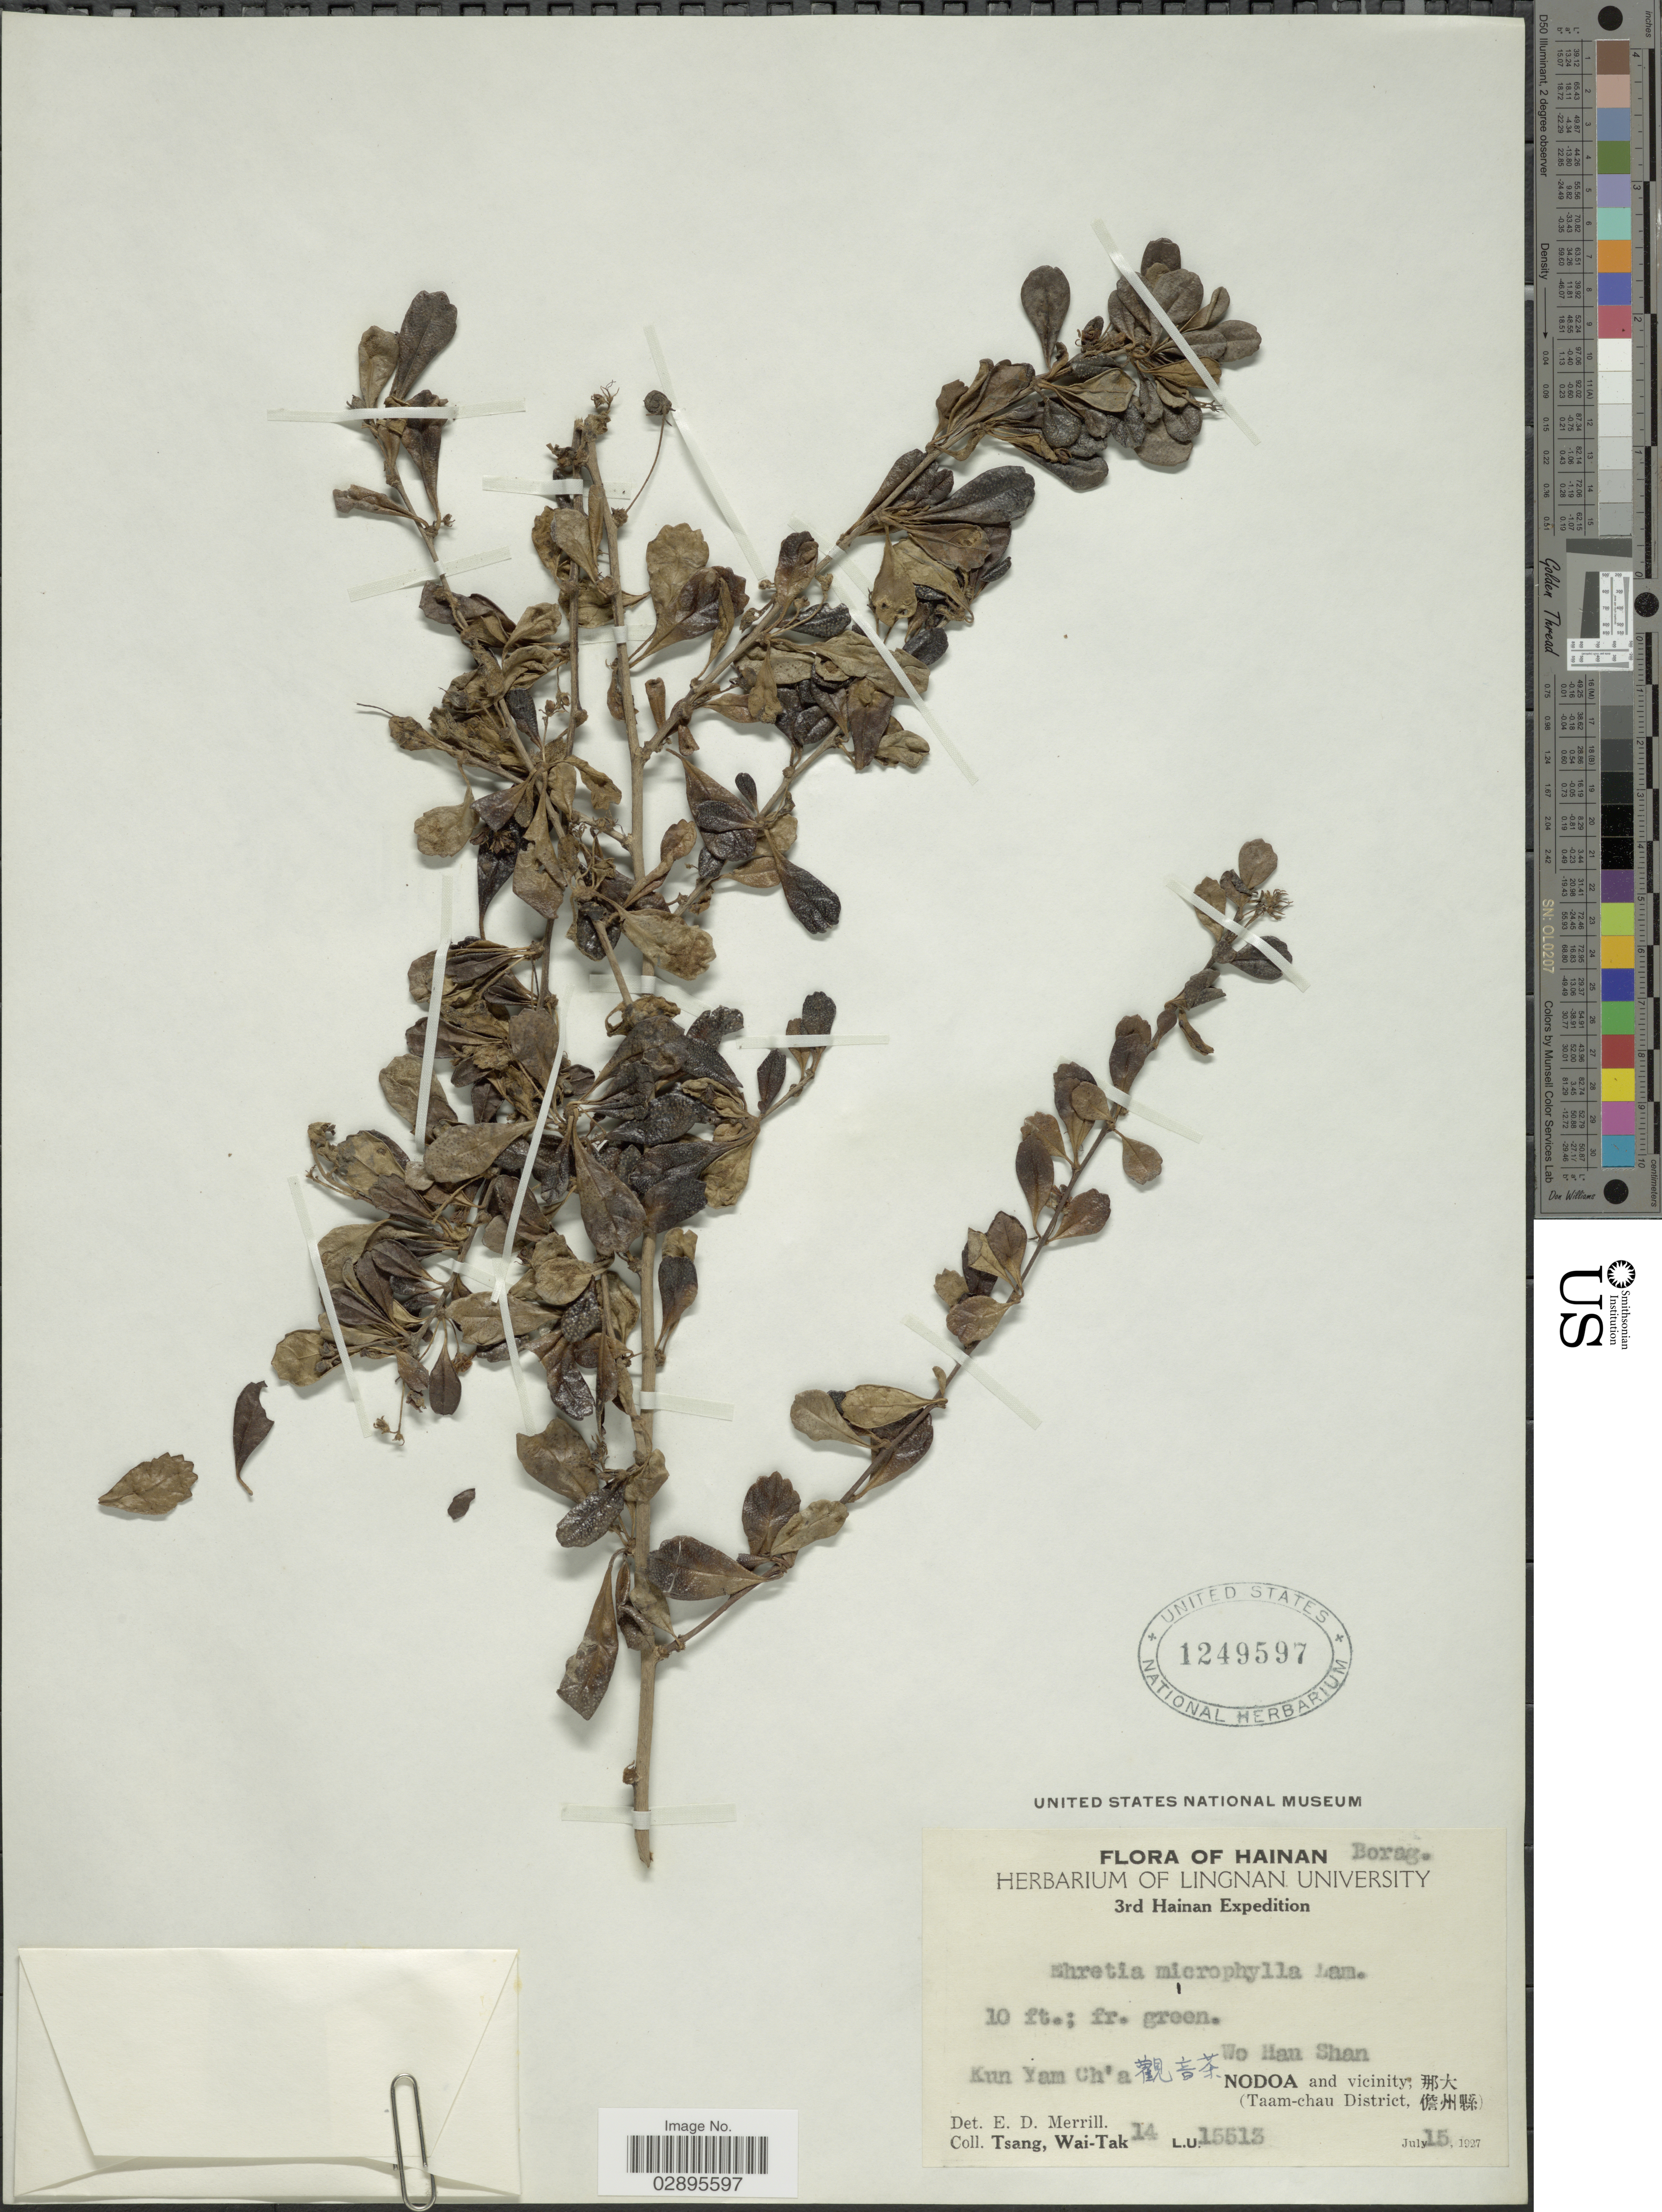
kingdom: Plantae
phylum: Tracheophyta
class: Magnoliopsida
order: Boraginales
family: Ehretiaceae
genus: Ehretia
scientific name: Ehretia microphylla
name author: Lam.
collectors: W. T. Tsang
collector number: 14/15513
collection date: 1927-07-15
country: China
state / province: Hainan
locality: Kun Yam Ch'a Wo Hau Shan, Nodoa and vicinity (Taam-chau District).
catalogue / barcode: US 1249597